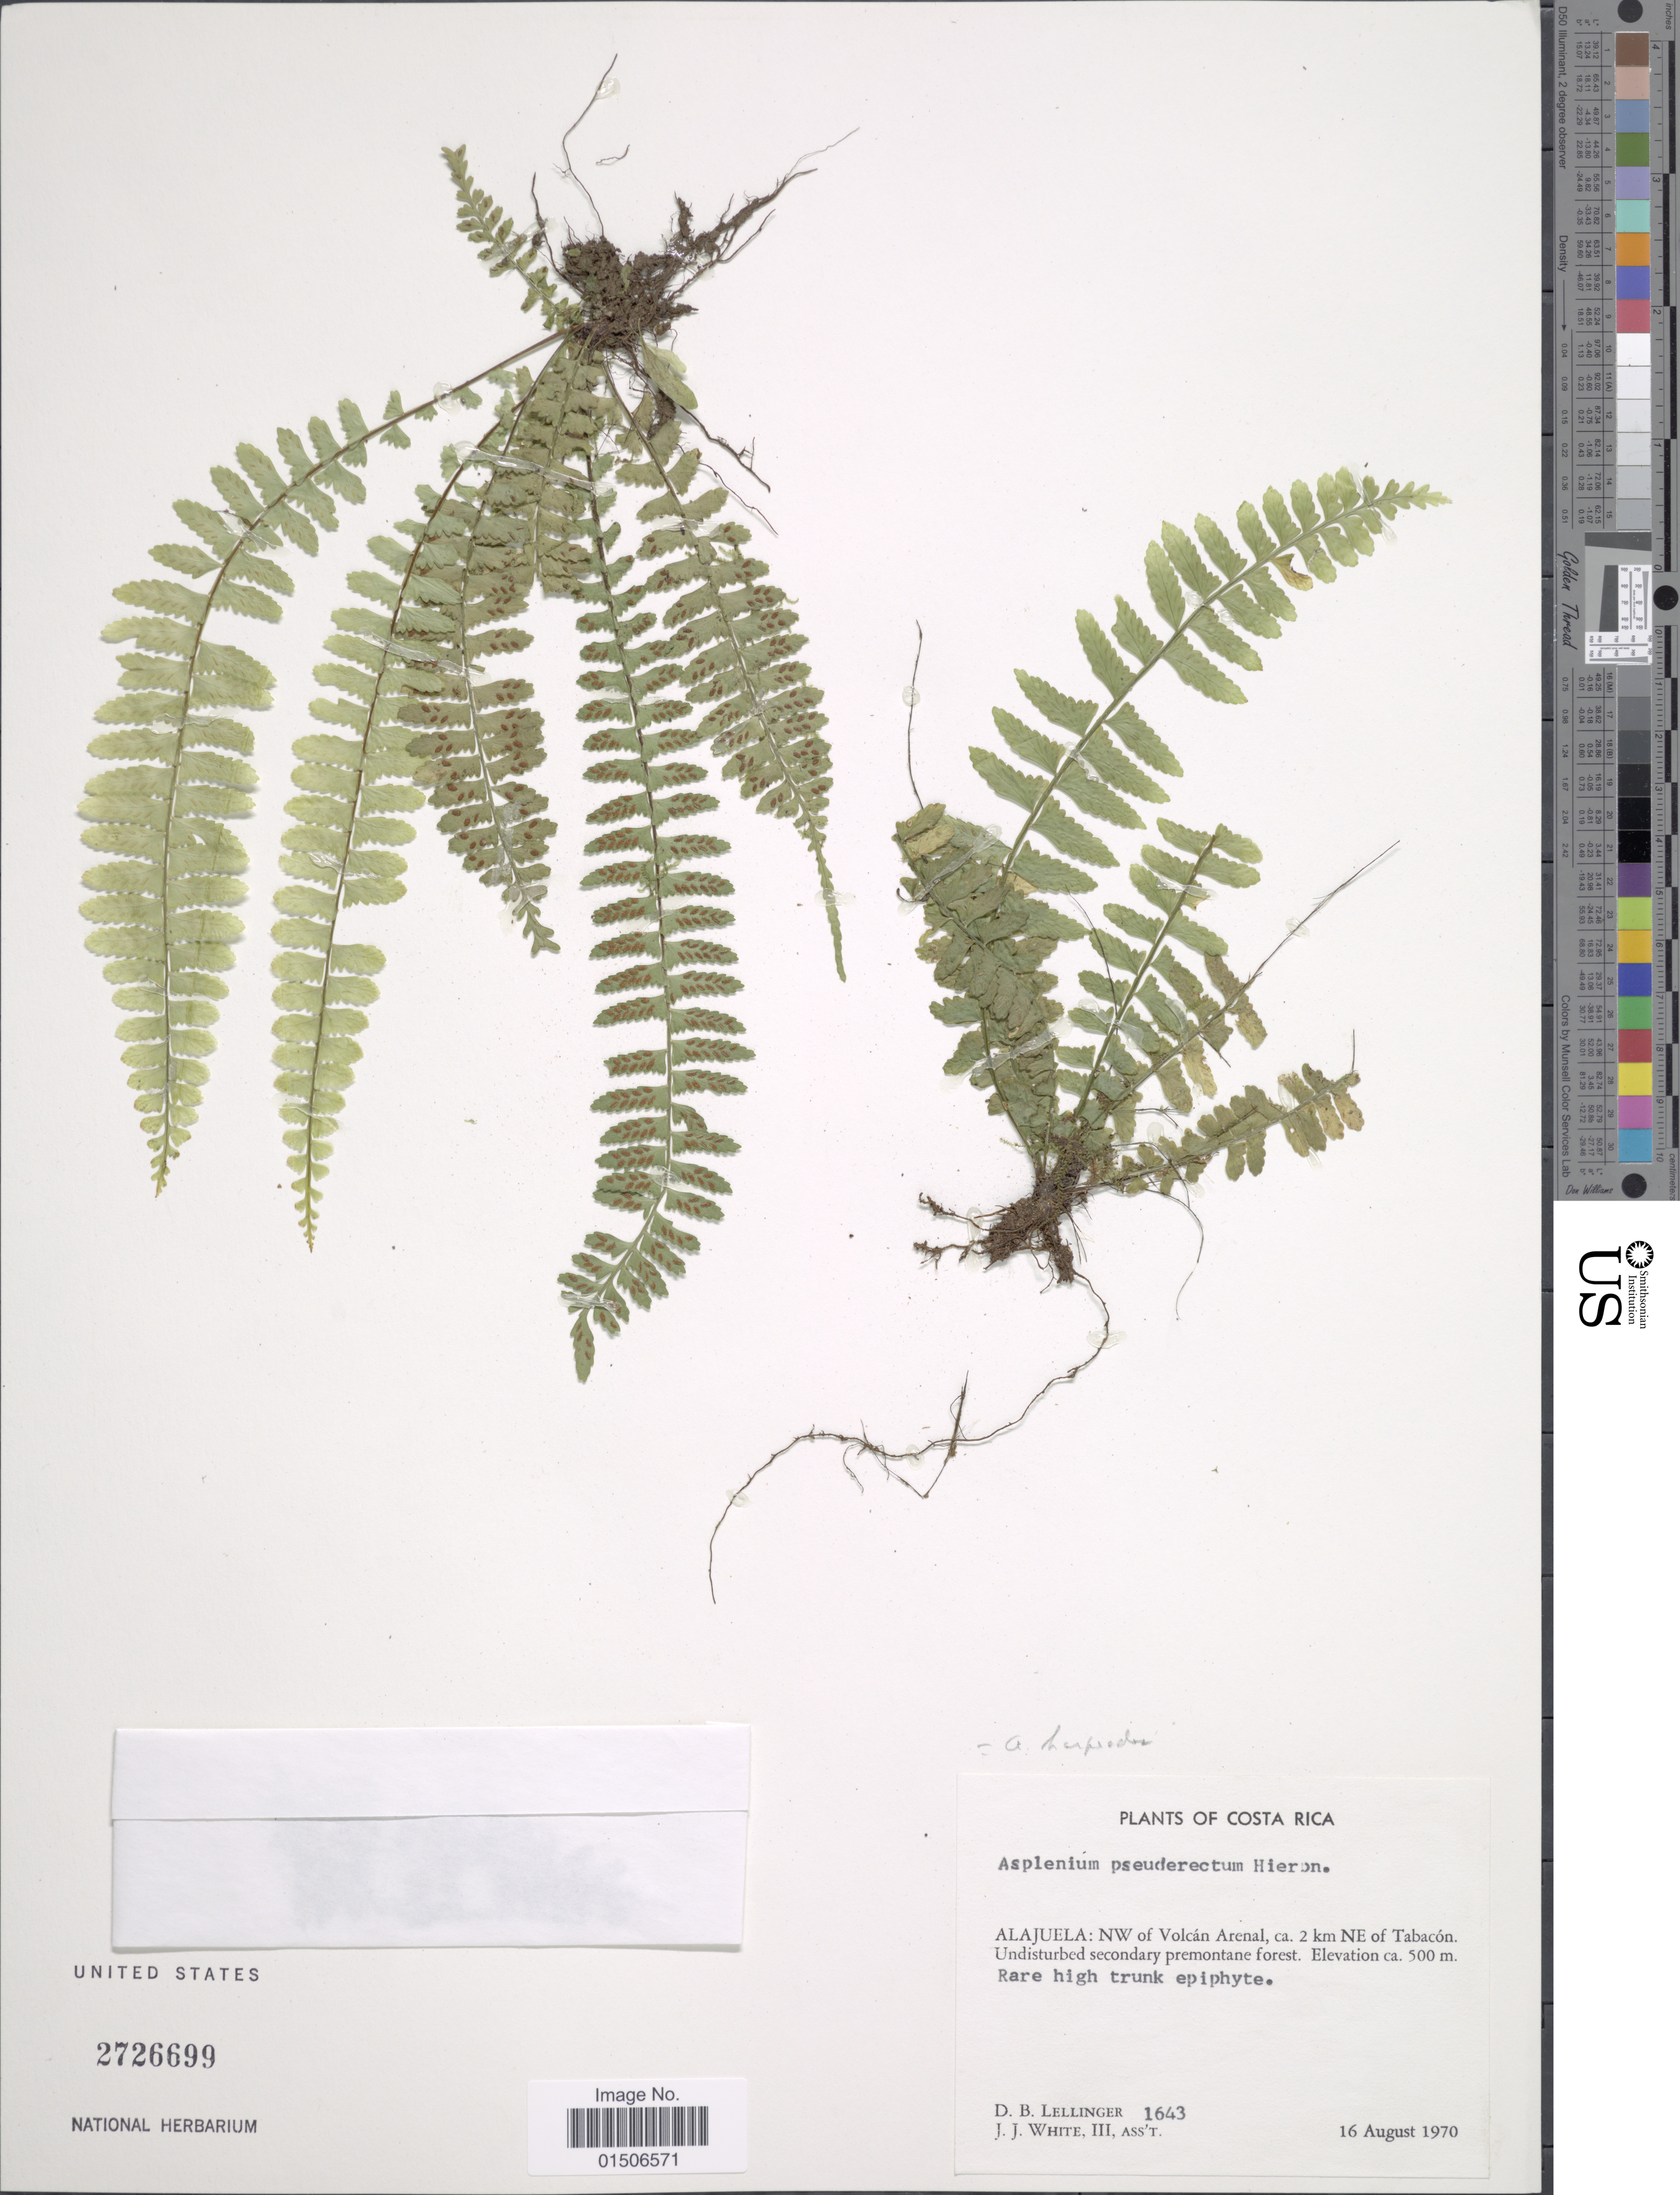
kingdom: Plantae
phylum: Tracheophyta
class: Polypodiopsida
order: Polypodiales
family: Aspleniaceae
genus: Asplenium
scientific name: Asplenium harpeodes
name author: Kunze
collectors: D. B. Lellinger & J. J. White III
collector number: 1643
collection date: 1970-08-16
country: Costa Rica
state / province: Alajuela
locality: NW of Volcán Arenal, ca 2 km NE of Tabacón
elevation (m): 500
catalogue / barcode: US 2726699